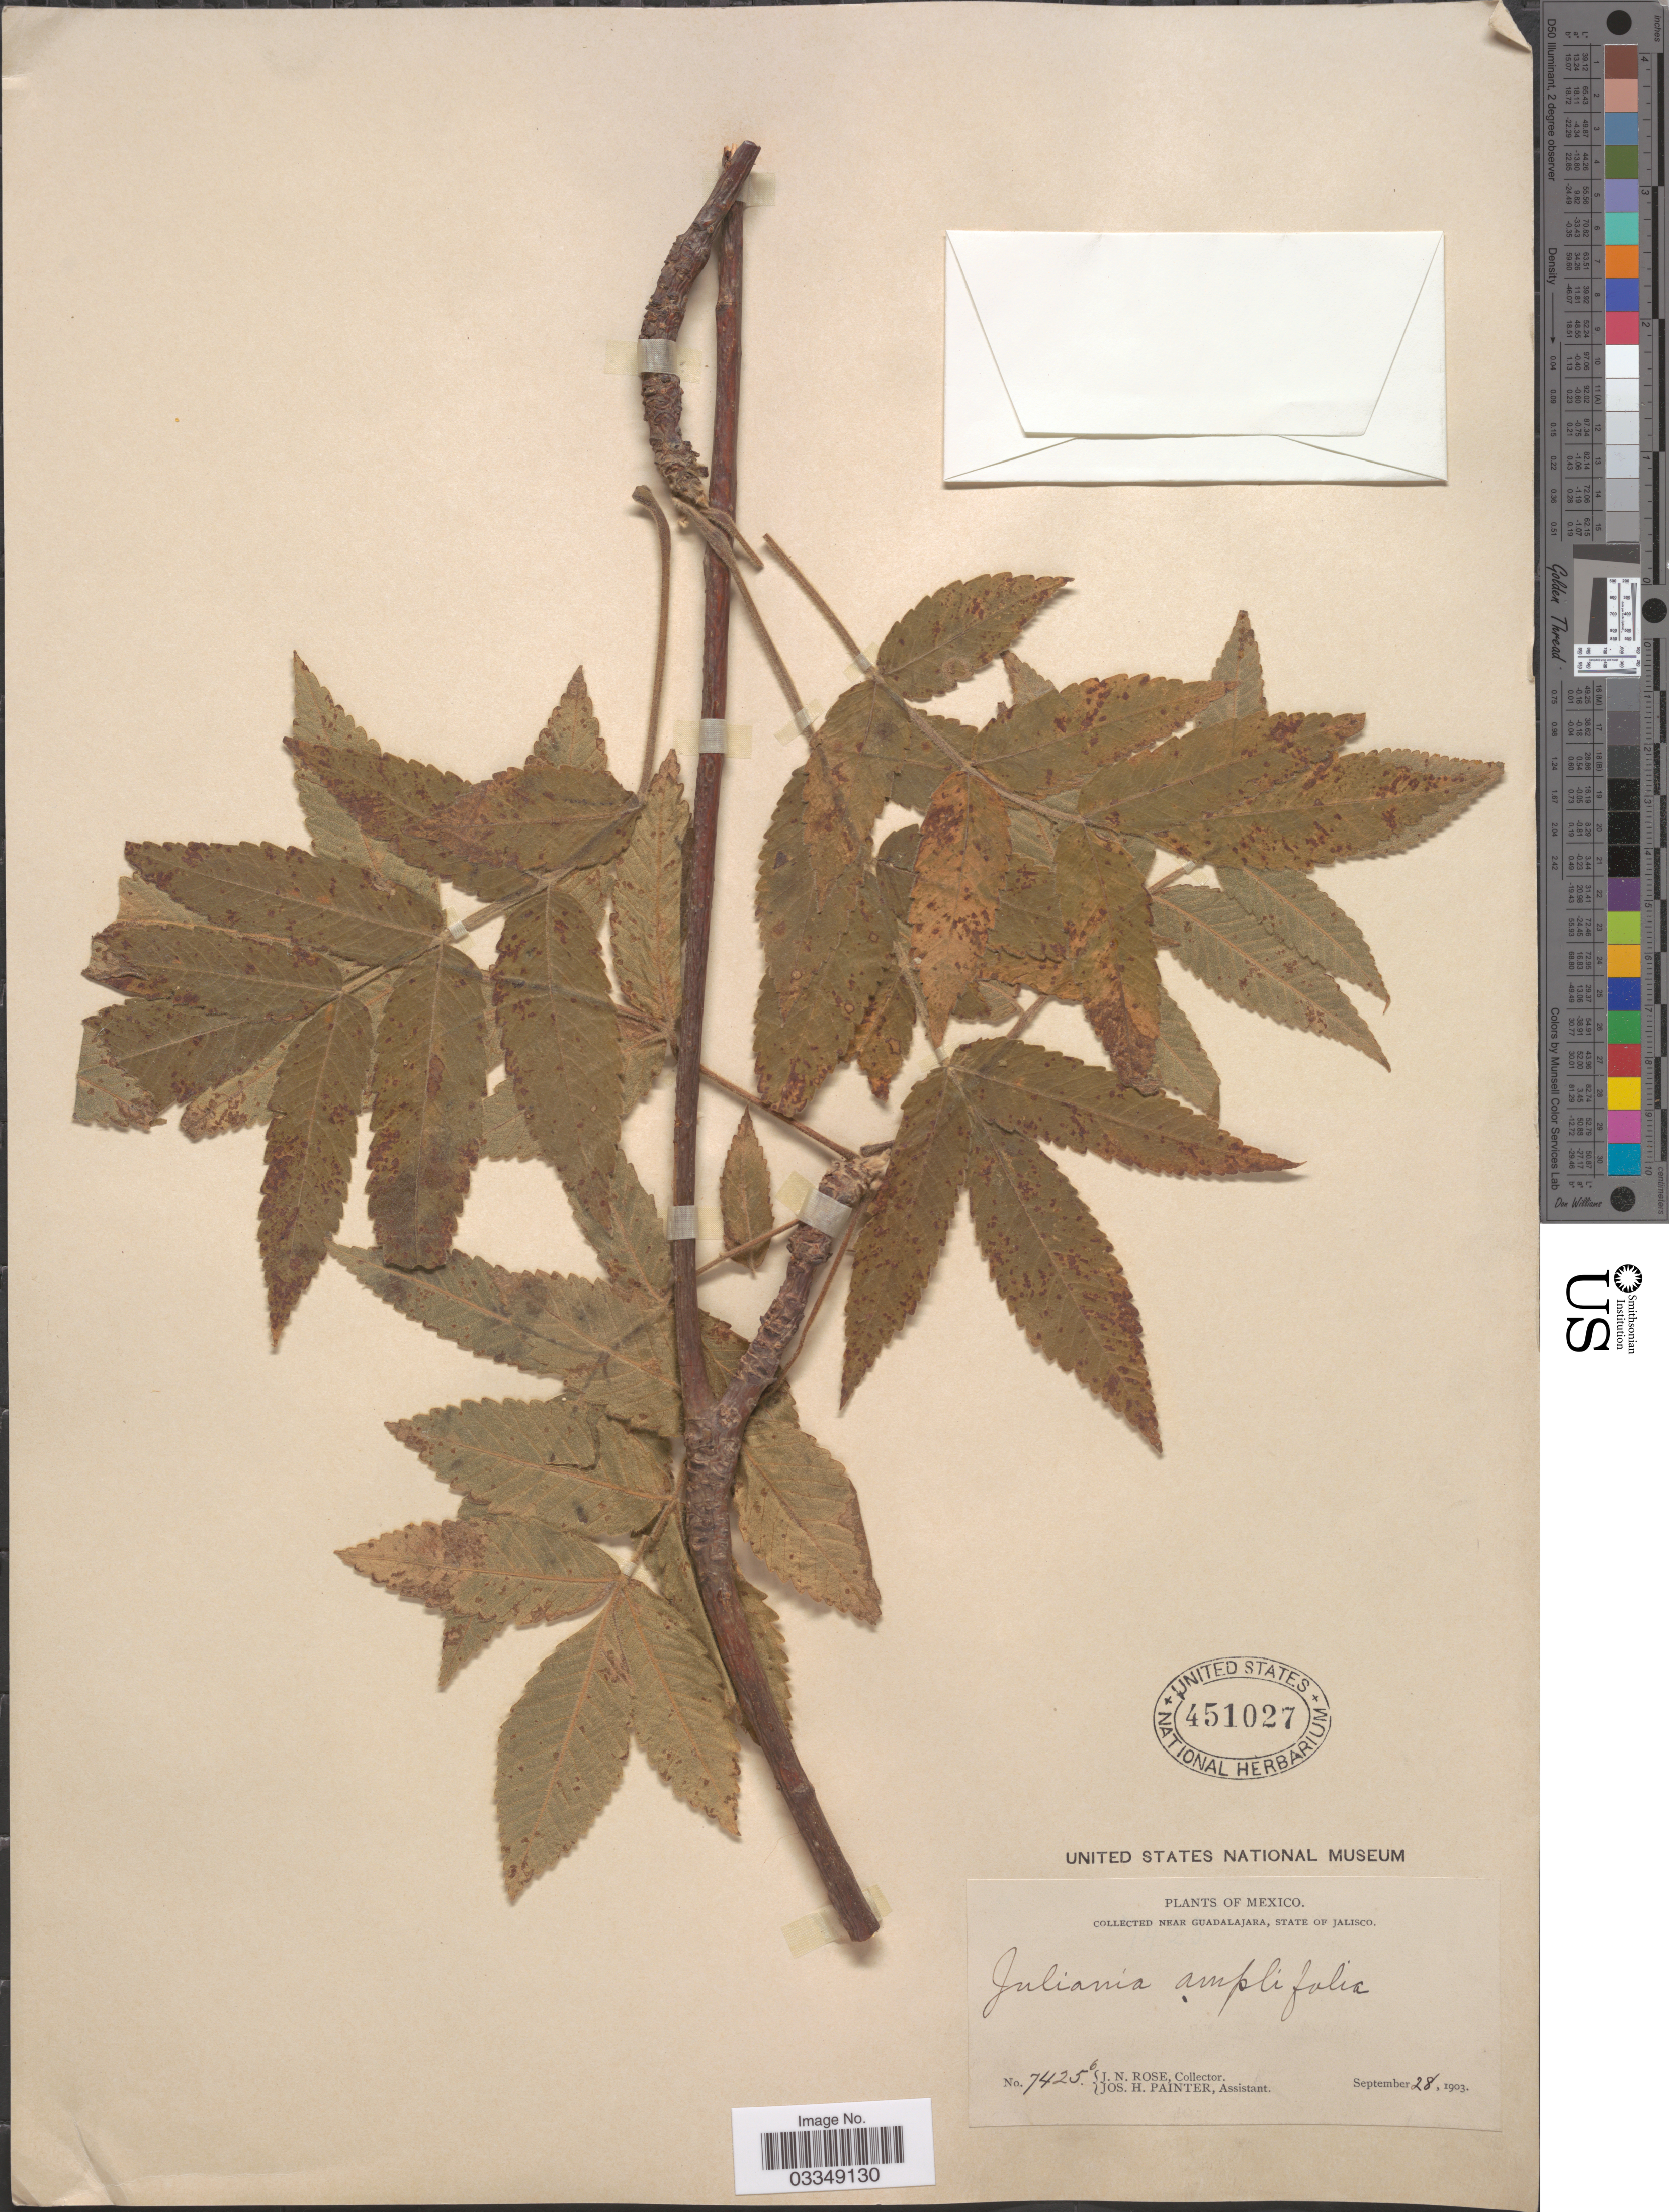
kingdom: Plantae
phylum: Tracheophyta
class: Magnoliopsida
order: Sapindales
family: Anacardiaceae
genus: Amphipterygium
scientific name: Amphipterygium amplifolium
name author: (Hemsl. & Rose) Hemsl. & Rose ex Standl.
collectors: J. N. Rose & J. H. Painter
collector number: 74256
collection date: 1903-09-28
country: Mexico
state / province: Jalisco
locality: Near Guadalajara.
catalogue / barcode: US 451027